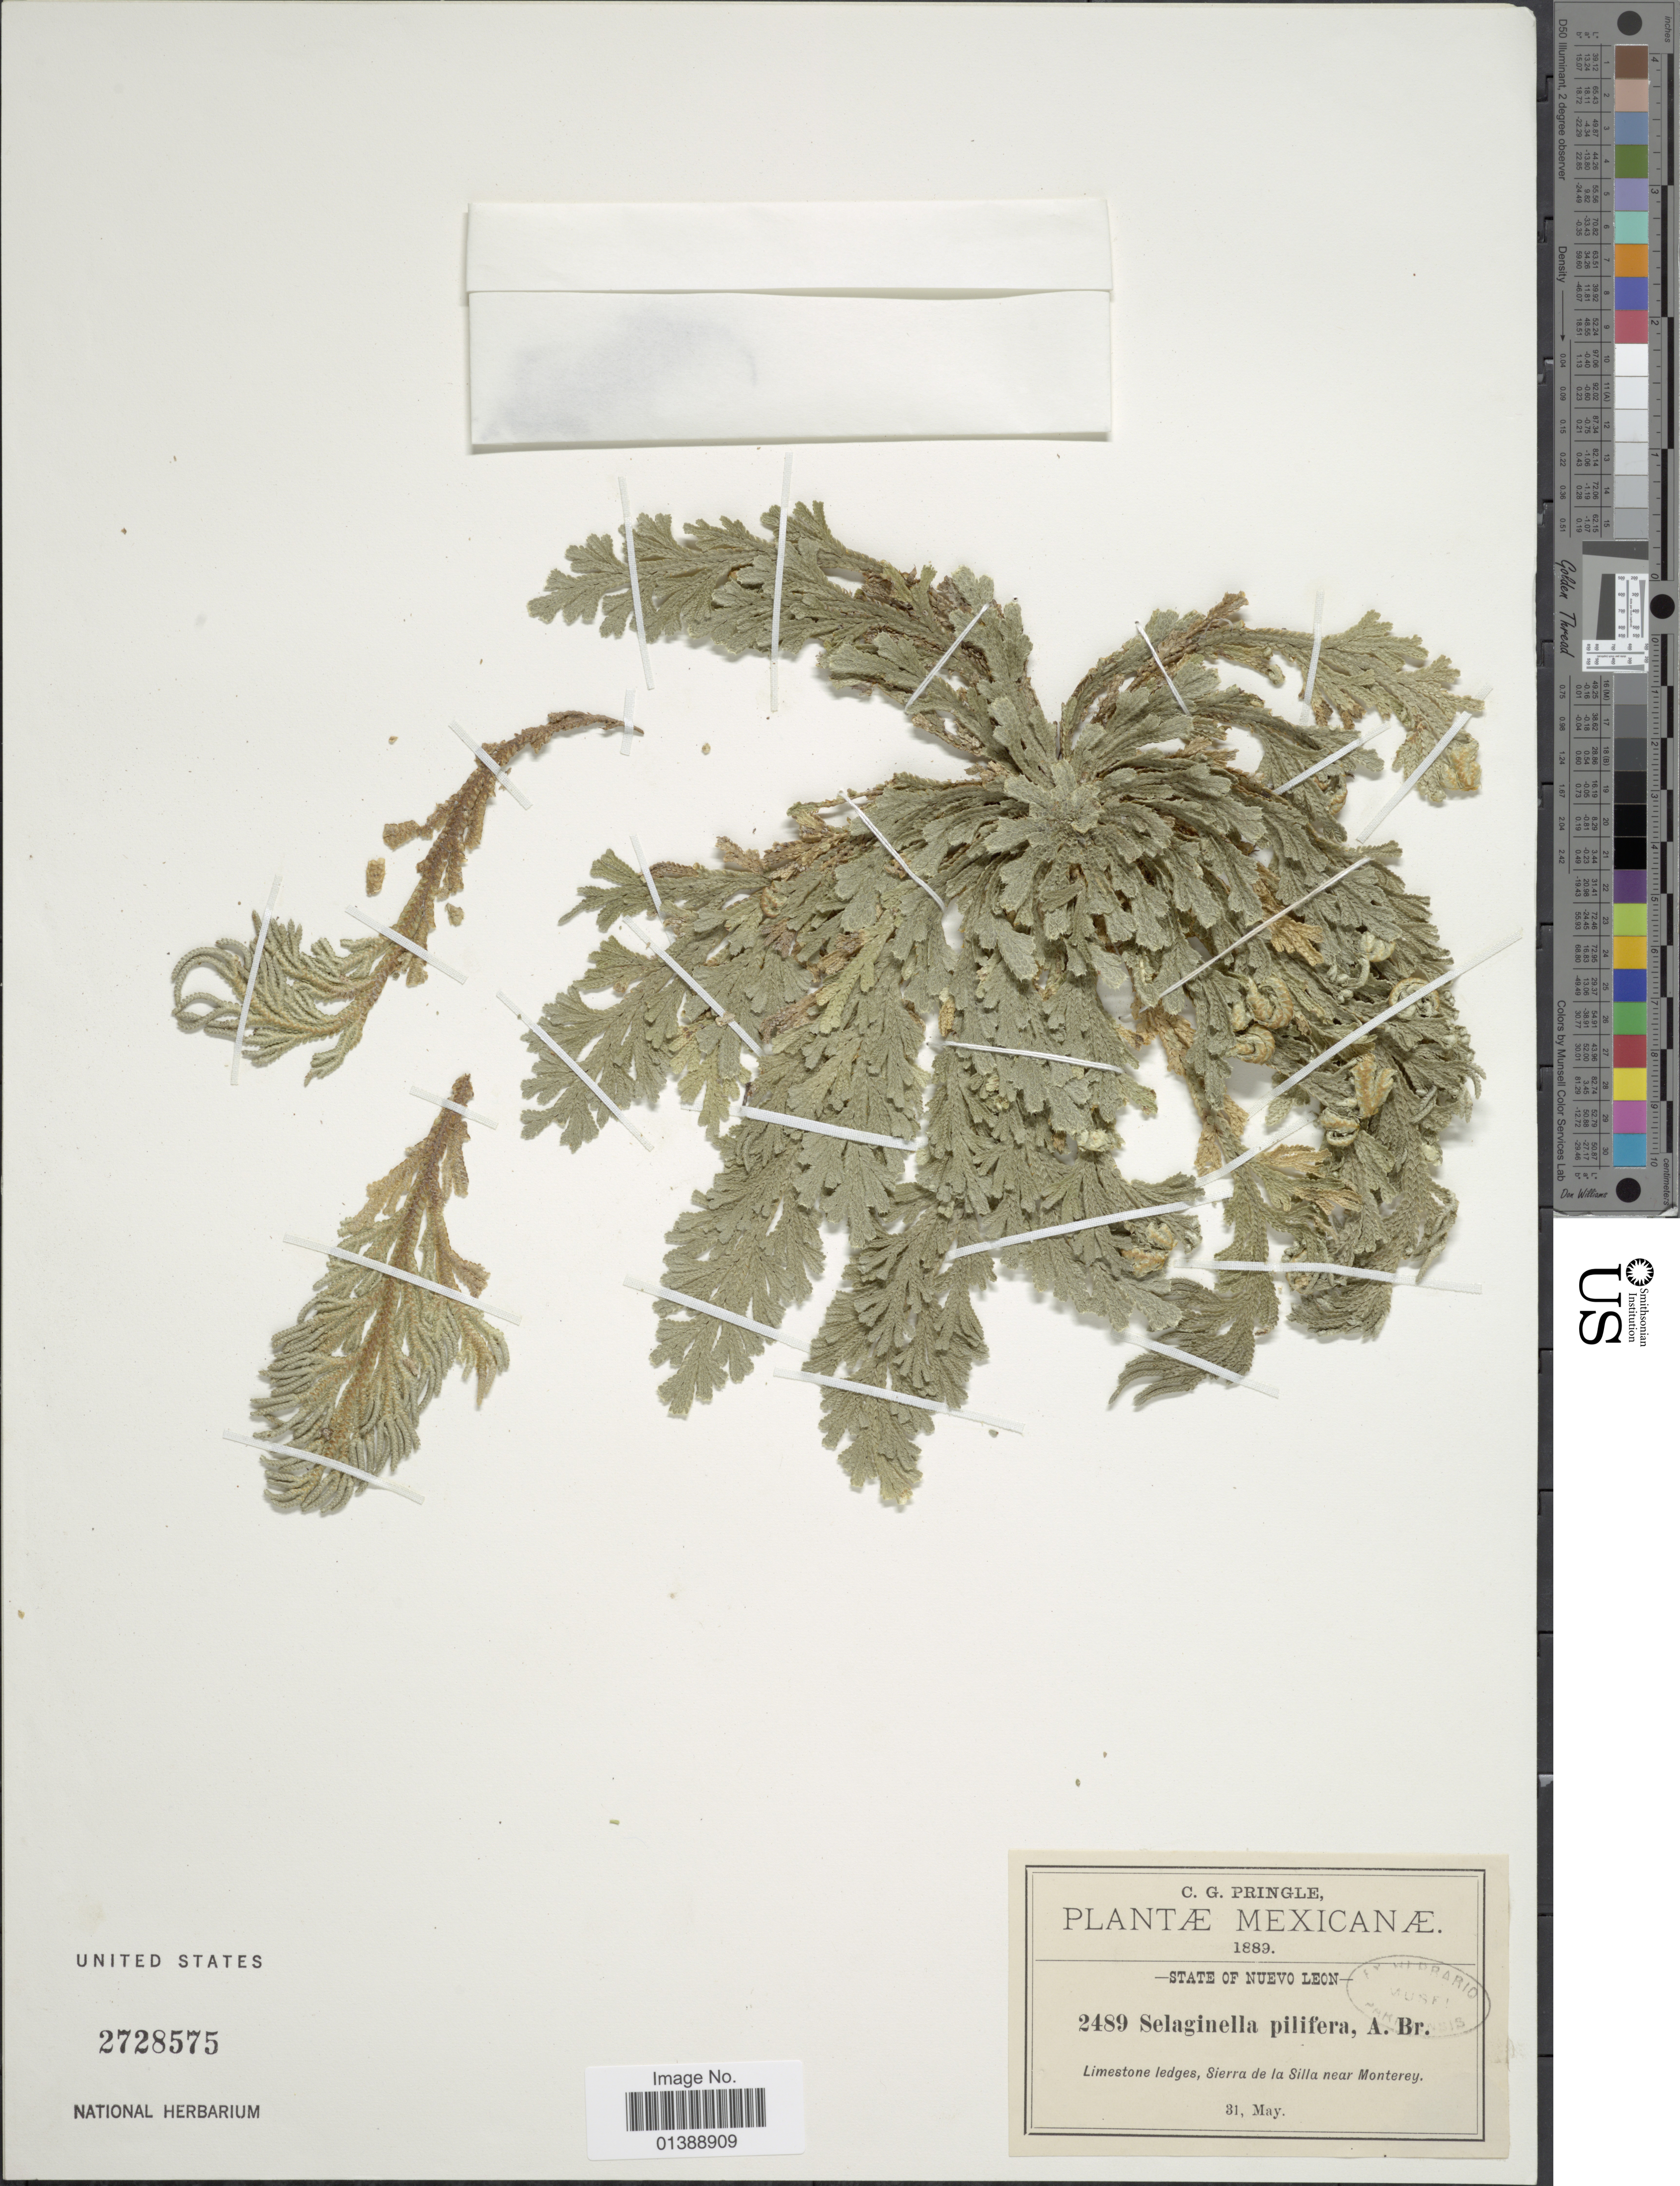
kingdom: Plantae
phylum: Tracheophyta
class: Lycopodiopsida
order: Selaginellales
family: Selaginellaceae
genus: Selaginella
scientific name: Selaginella pilifera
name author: A. Braun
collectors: C. G. Pringle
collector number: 2489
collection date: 1889-05-31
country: Mexico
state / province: Nuevo León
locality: Limestone ledges, Sierra de la Silla near Monterey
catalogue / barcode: US 2728575